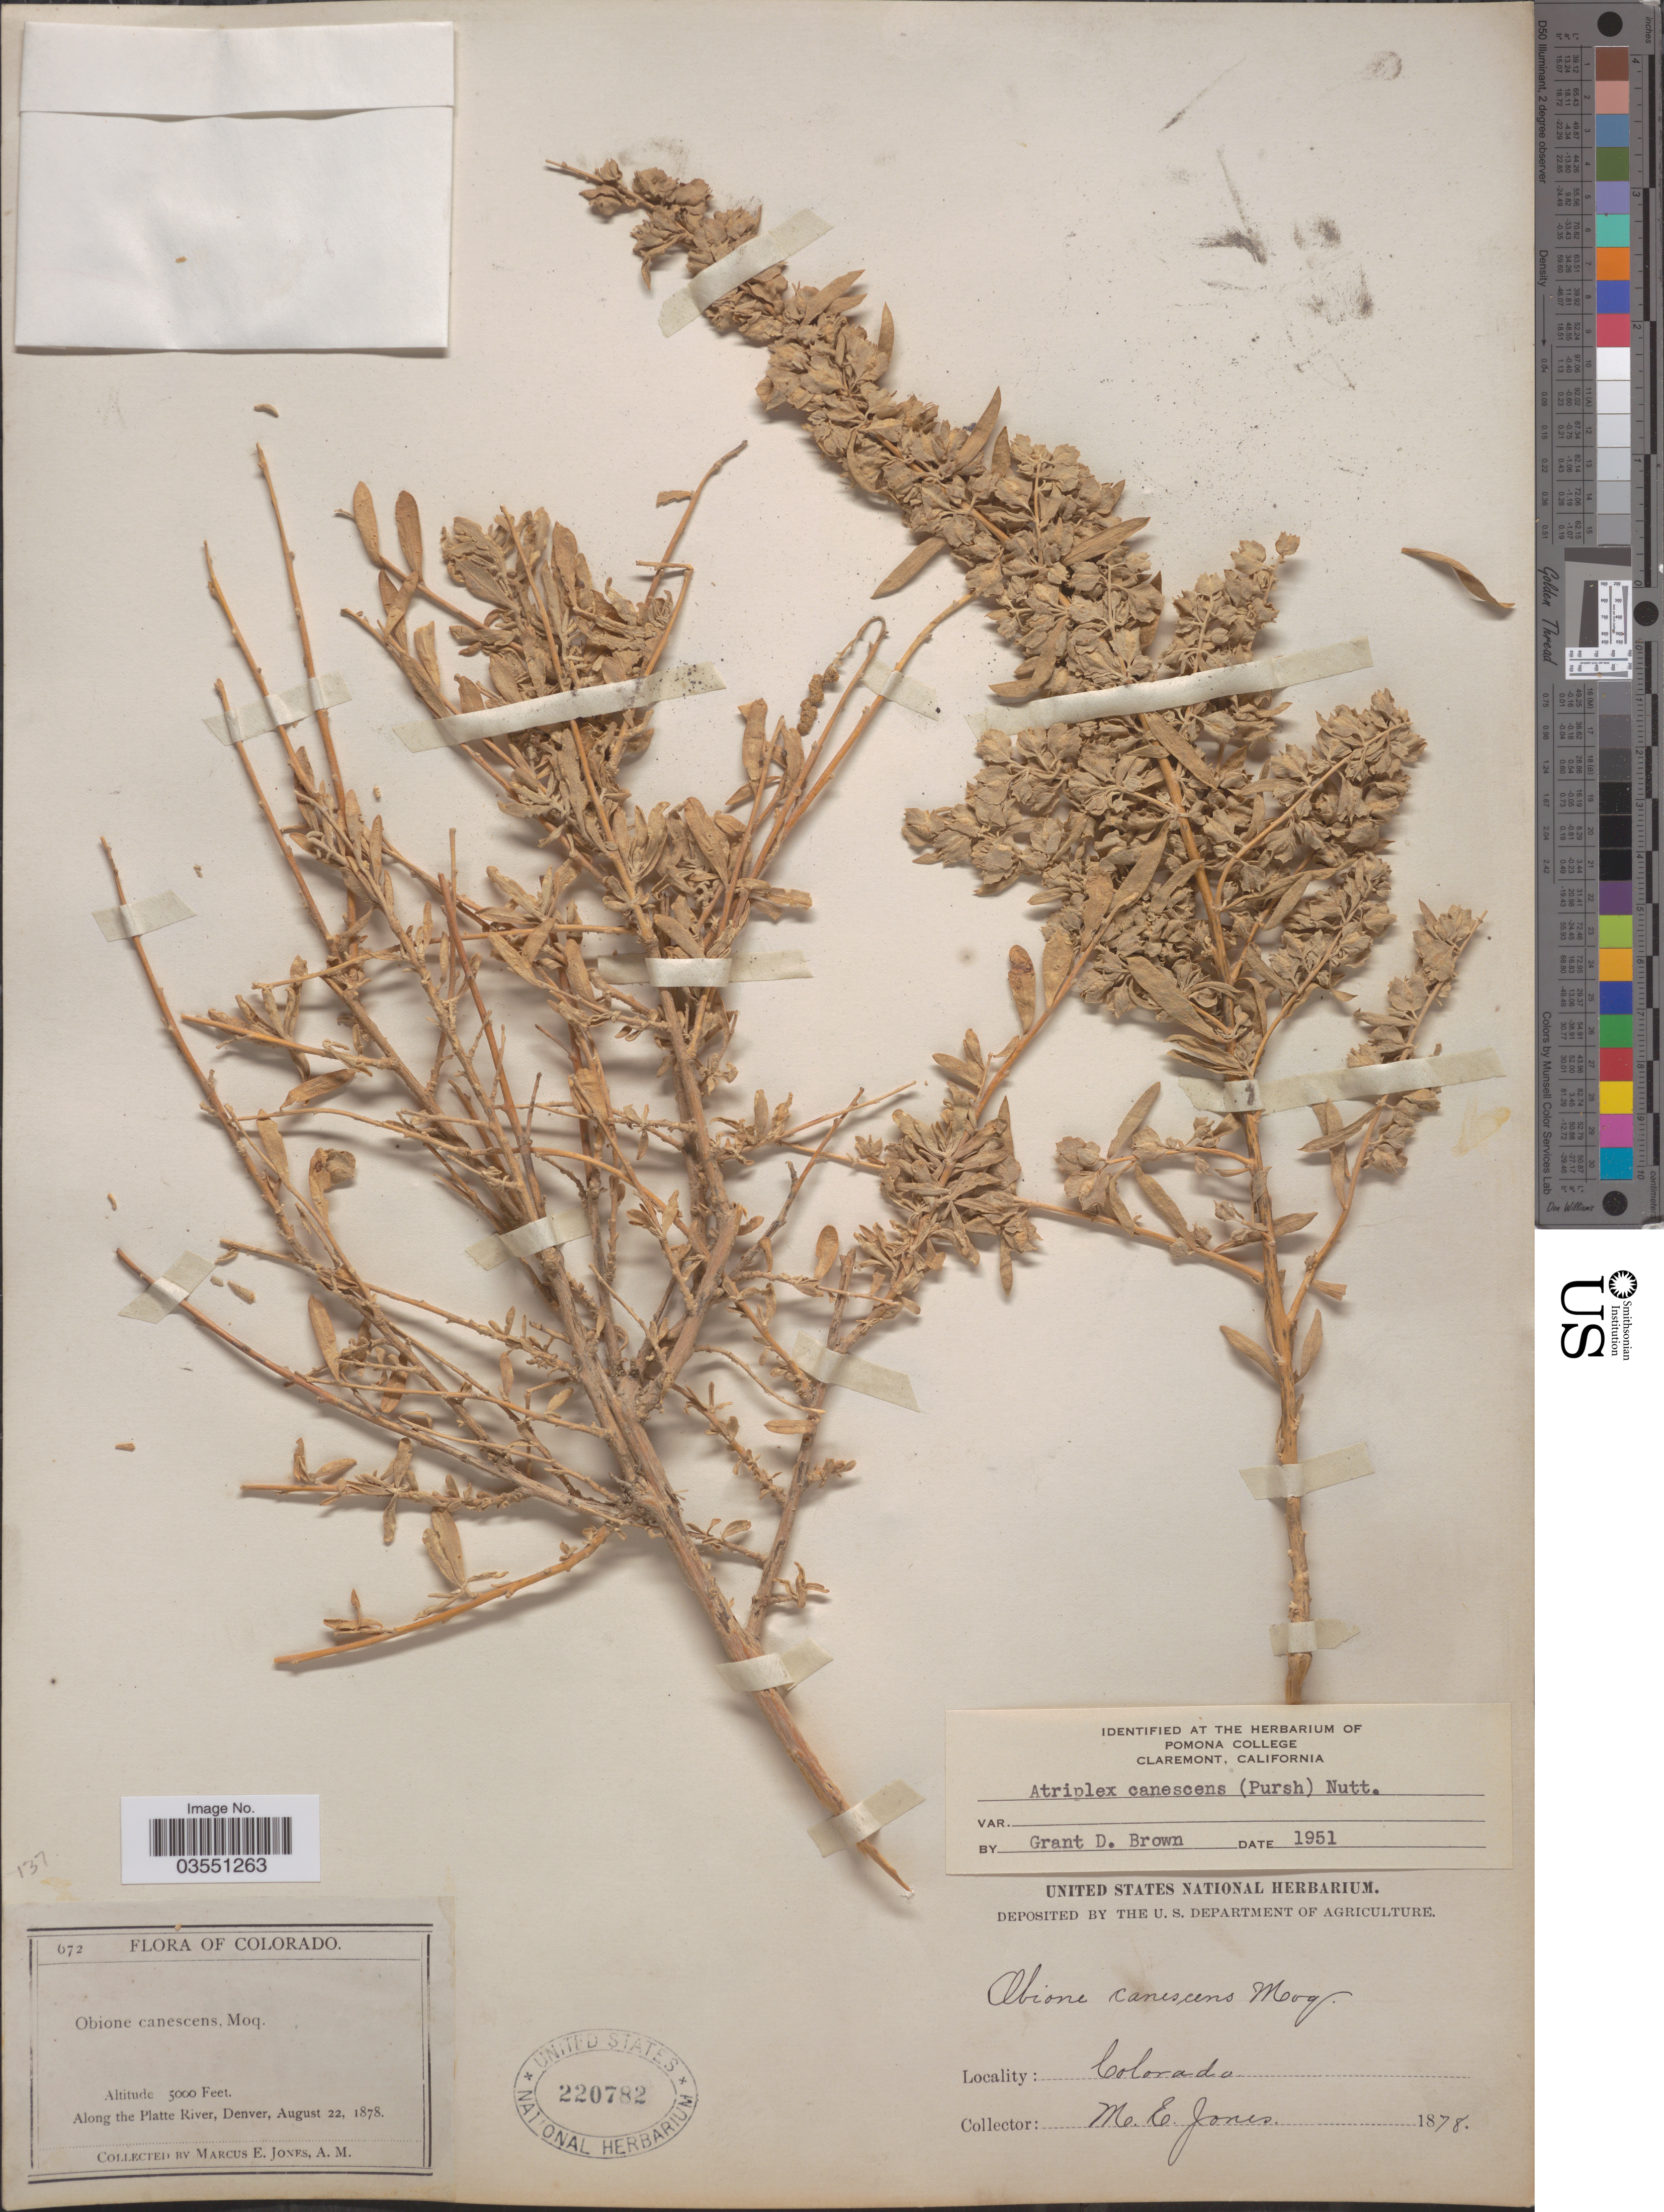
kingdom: Plantae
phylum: Tracheophyta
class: Magnoliopsida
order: Caryophyllales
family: Amaranthaceae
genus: Atriplex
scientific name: Atriplex canescens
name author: (Pursh) Nutt.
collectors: M. E. Jones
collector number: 672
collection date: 1878-08-22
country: United States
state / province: Colorado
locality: Along the Platte River, Denver.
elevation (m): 1524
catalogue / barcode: US 220782